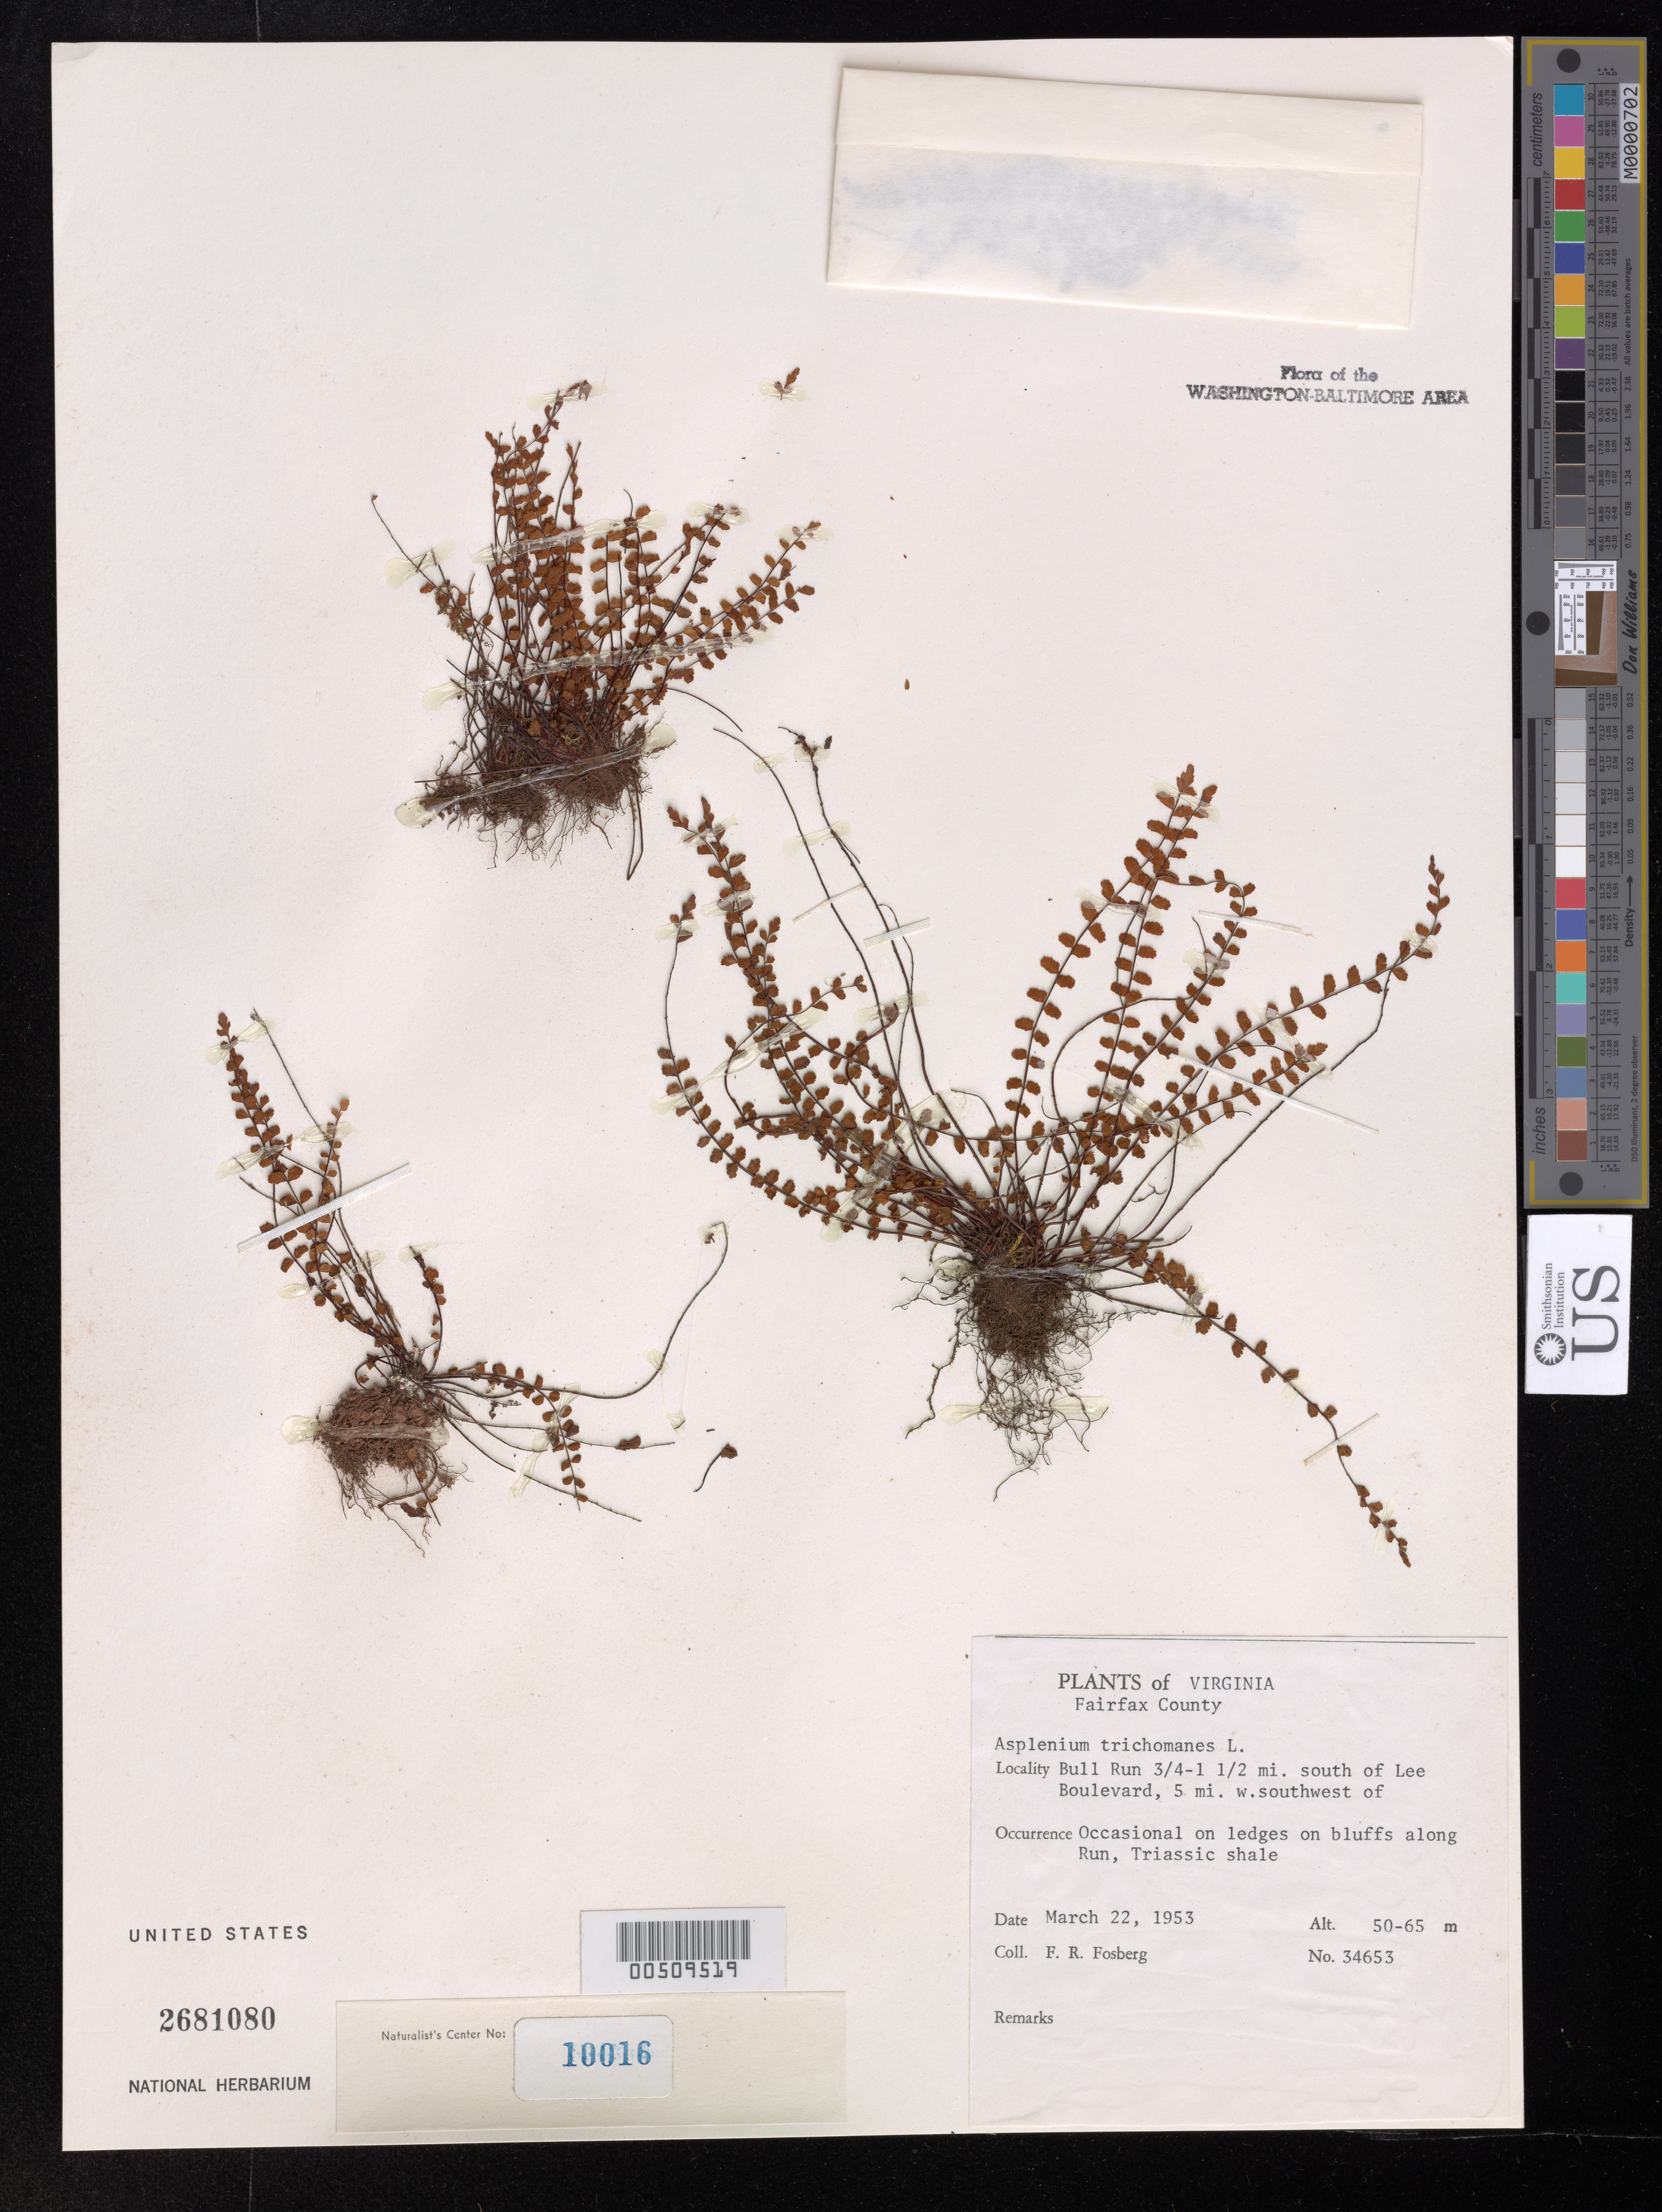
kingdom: Plantae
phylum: Tracheophyta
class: Polypodiopsida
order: Polypodiales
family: Aspleniaceae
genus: Asplenium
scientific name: Asplenium trichomanes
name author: L.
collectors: F. R. Fosberg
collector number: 34653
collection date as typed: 22 Mar 1953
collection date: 1953-03-22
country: United States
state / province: Virginia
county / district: Fairfax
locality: Bull Run, .75 - 1.5 mi. S of Lee Boulevard, 5 mi. WSW of [Centreville]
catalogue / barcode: US 2681080